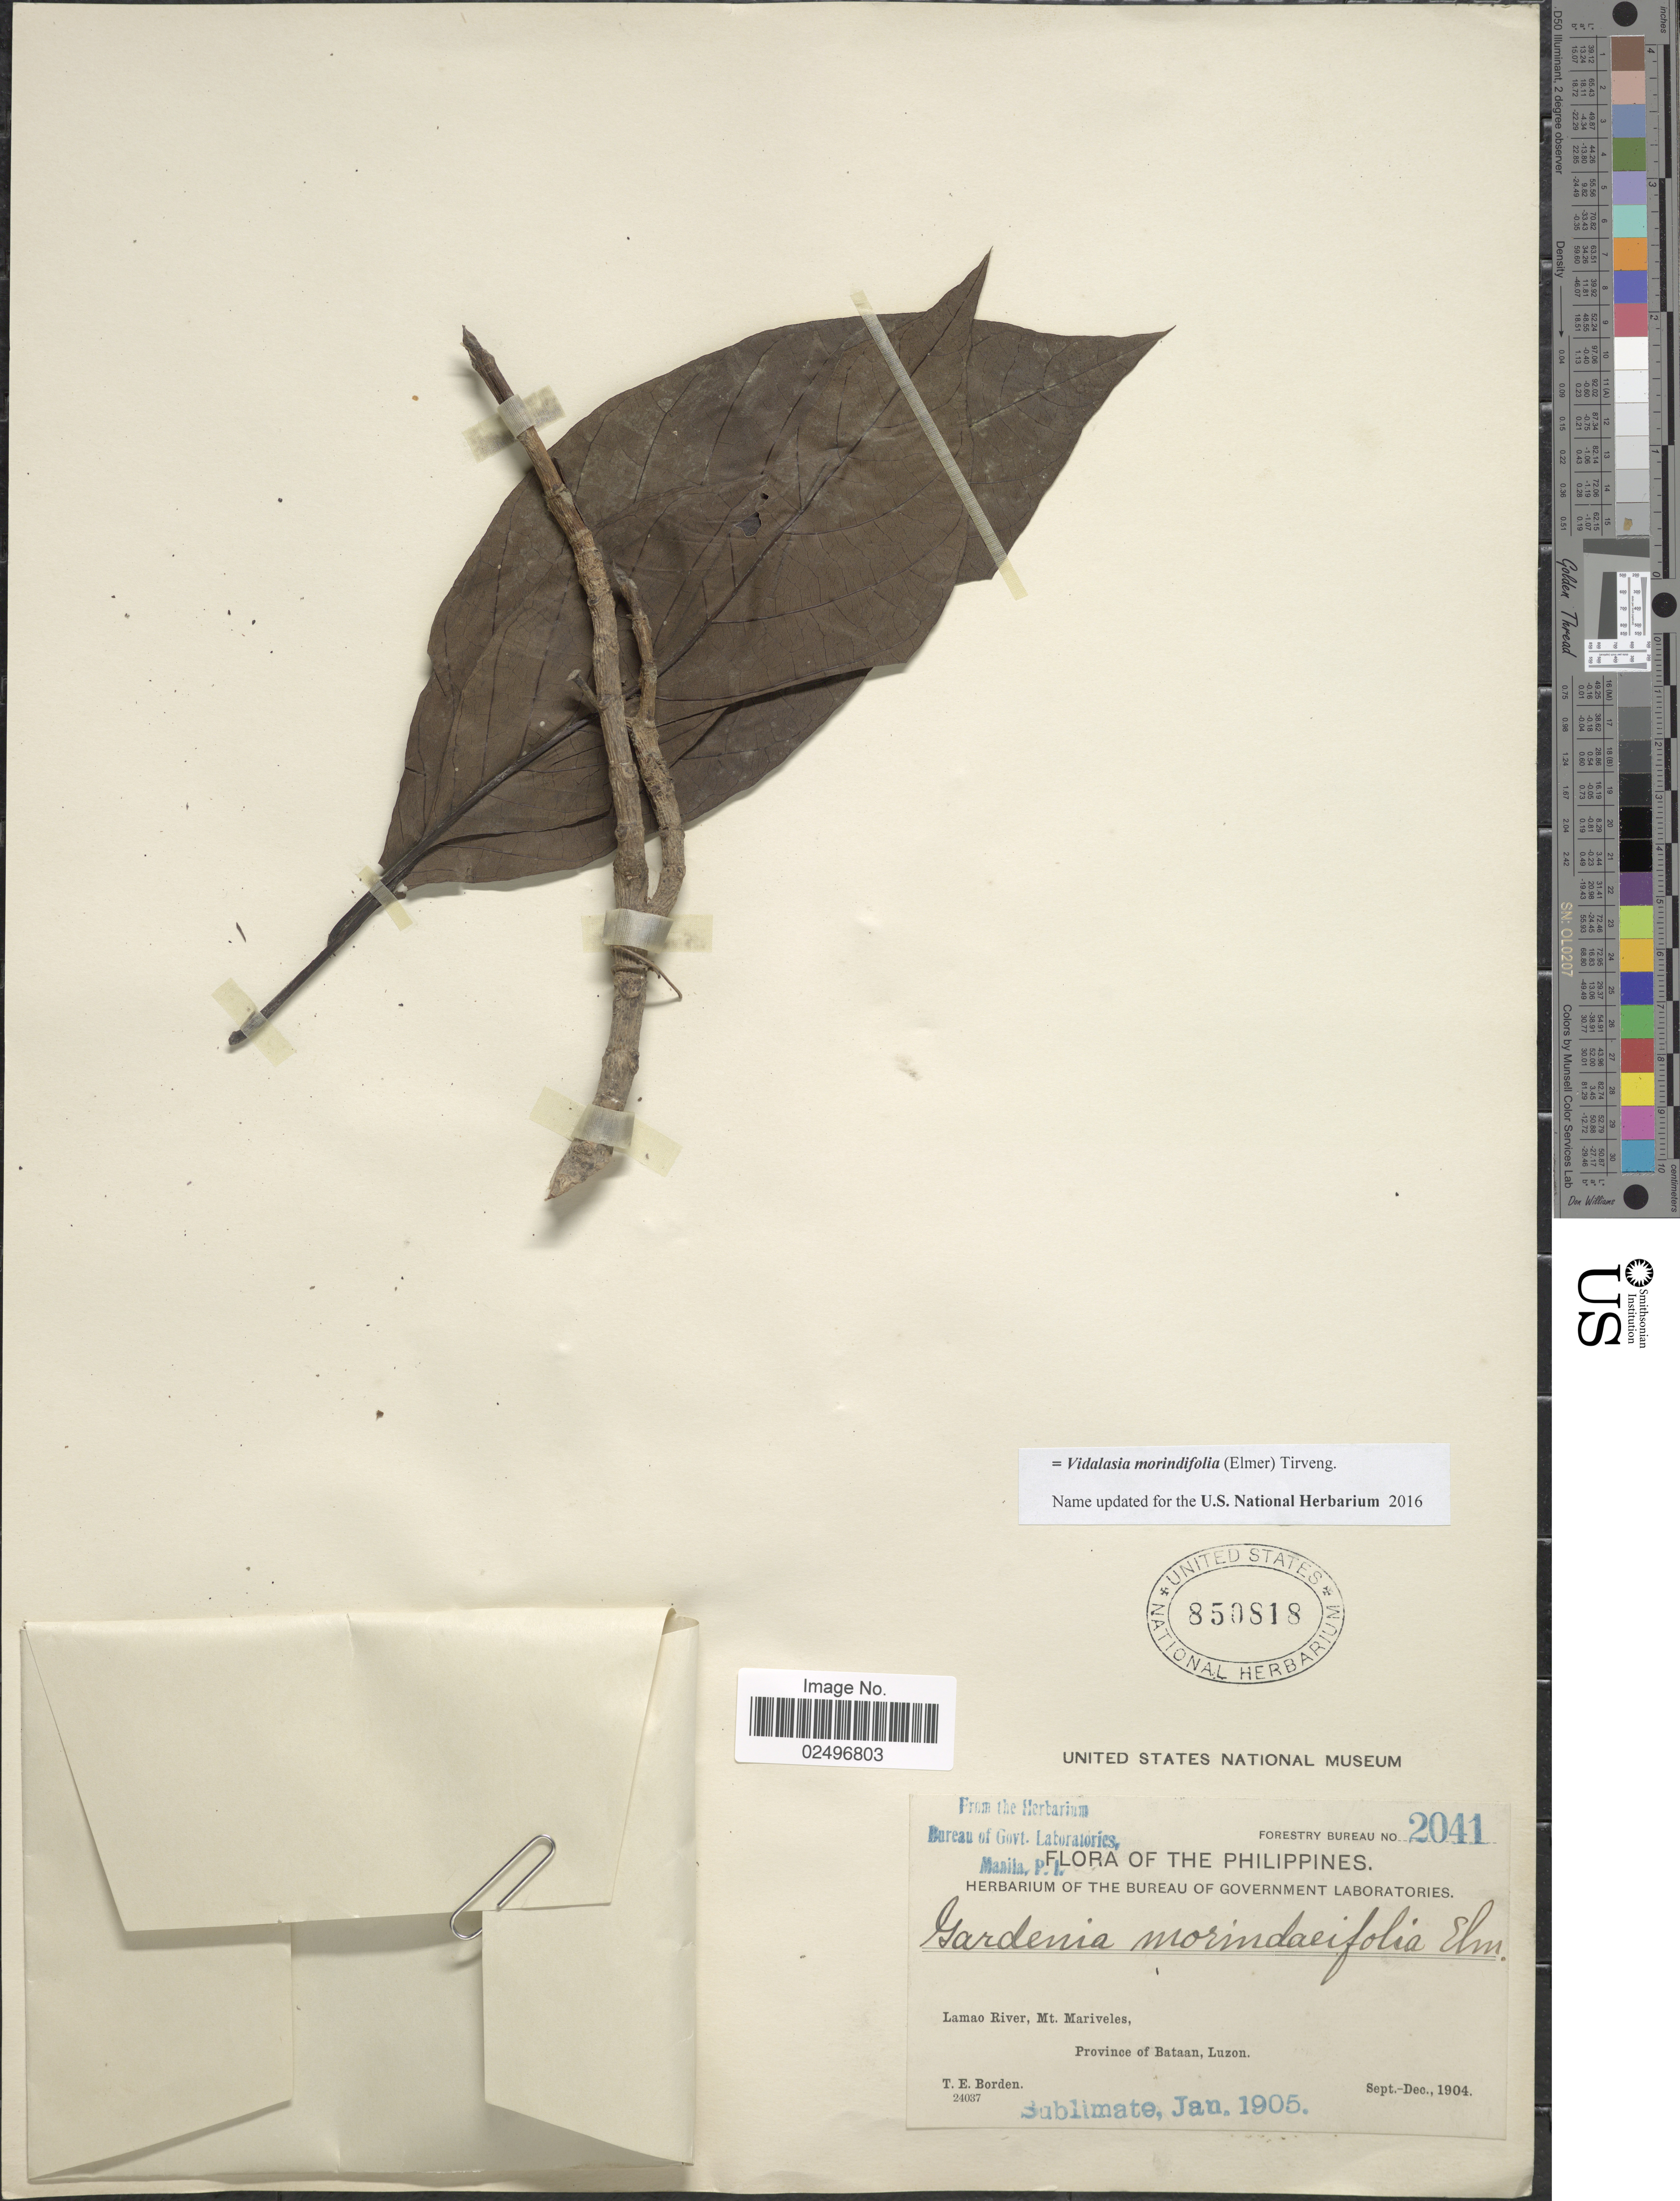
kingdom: Plantae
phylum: Tracheophyta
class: Magnoliopsida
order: Gentianales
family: Rubiaceae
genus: Vidalasia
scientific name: Vidalasia morindifolia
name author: (Elmer) Tirveng.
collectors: T. E. Borden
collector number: Forestry Bureau 2041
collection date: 1904-09/1904-12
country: Philippines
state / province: Cagayan Valley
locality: Lamao River, Mt Mariveles, Province of Bataan, Luzon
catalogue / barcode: US 850818